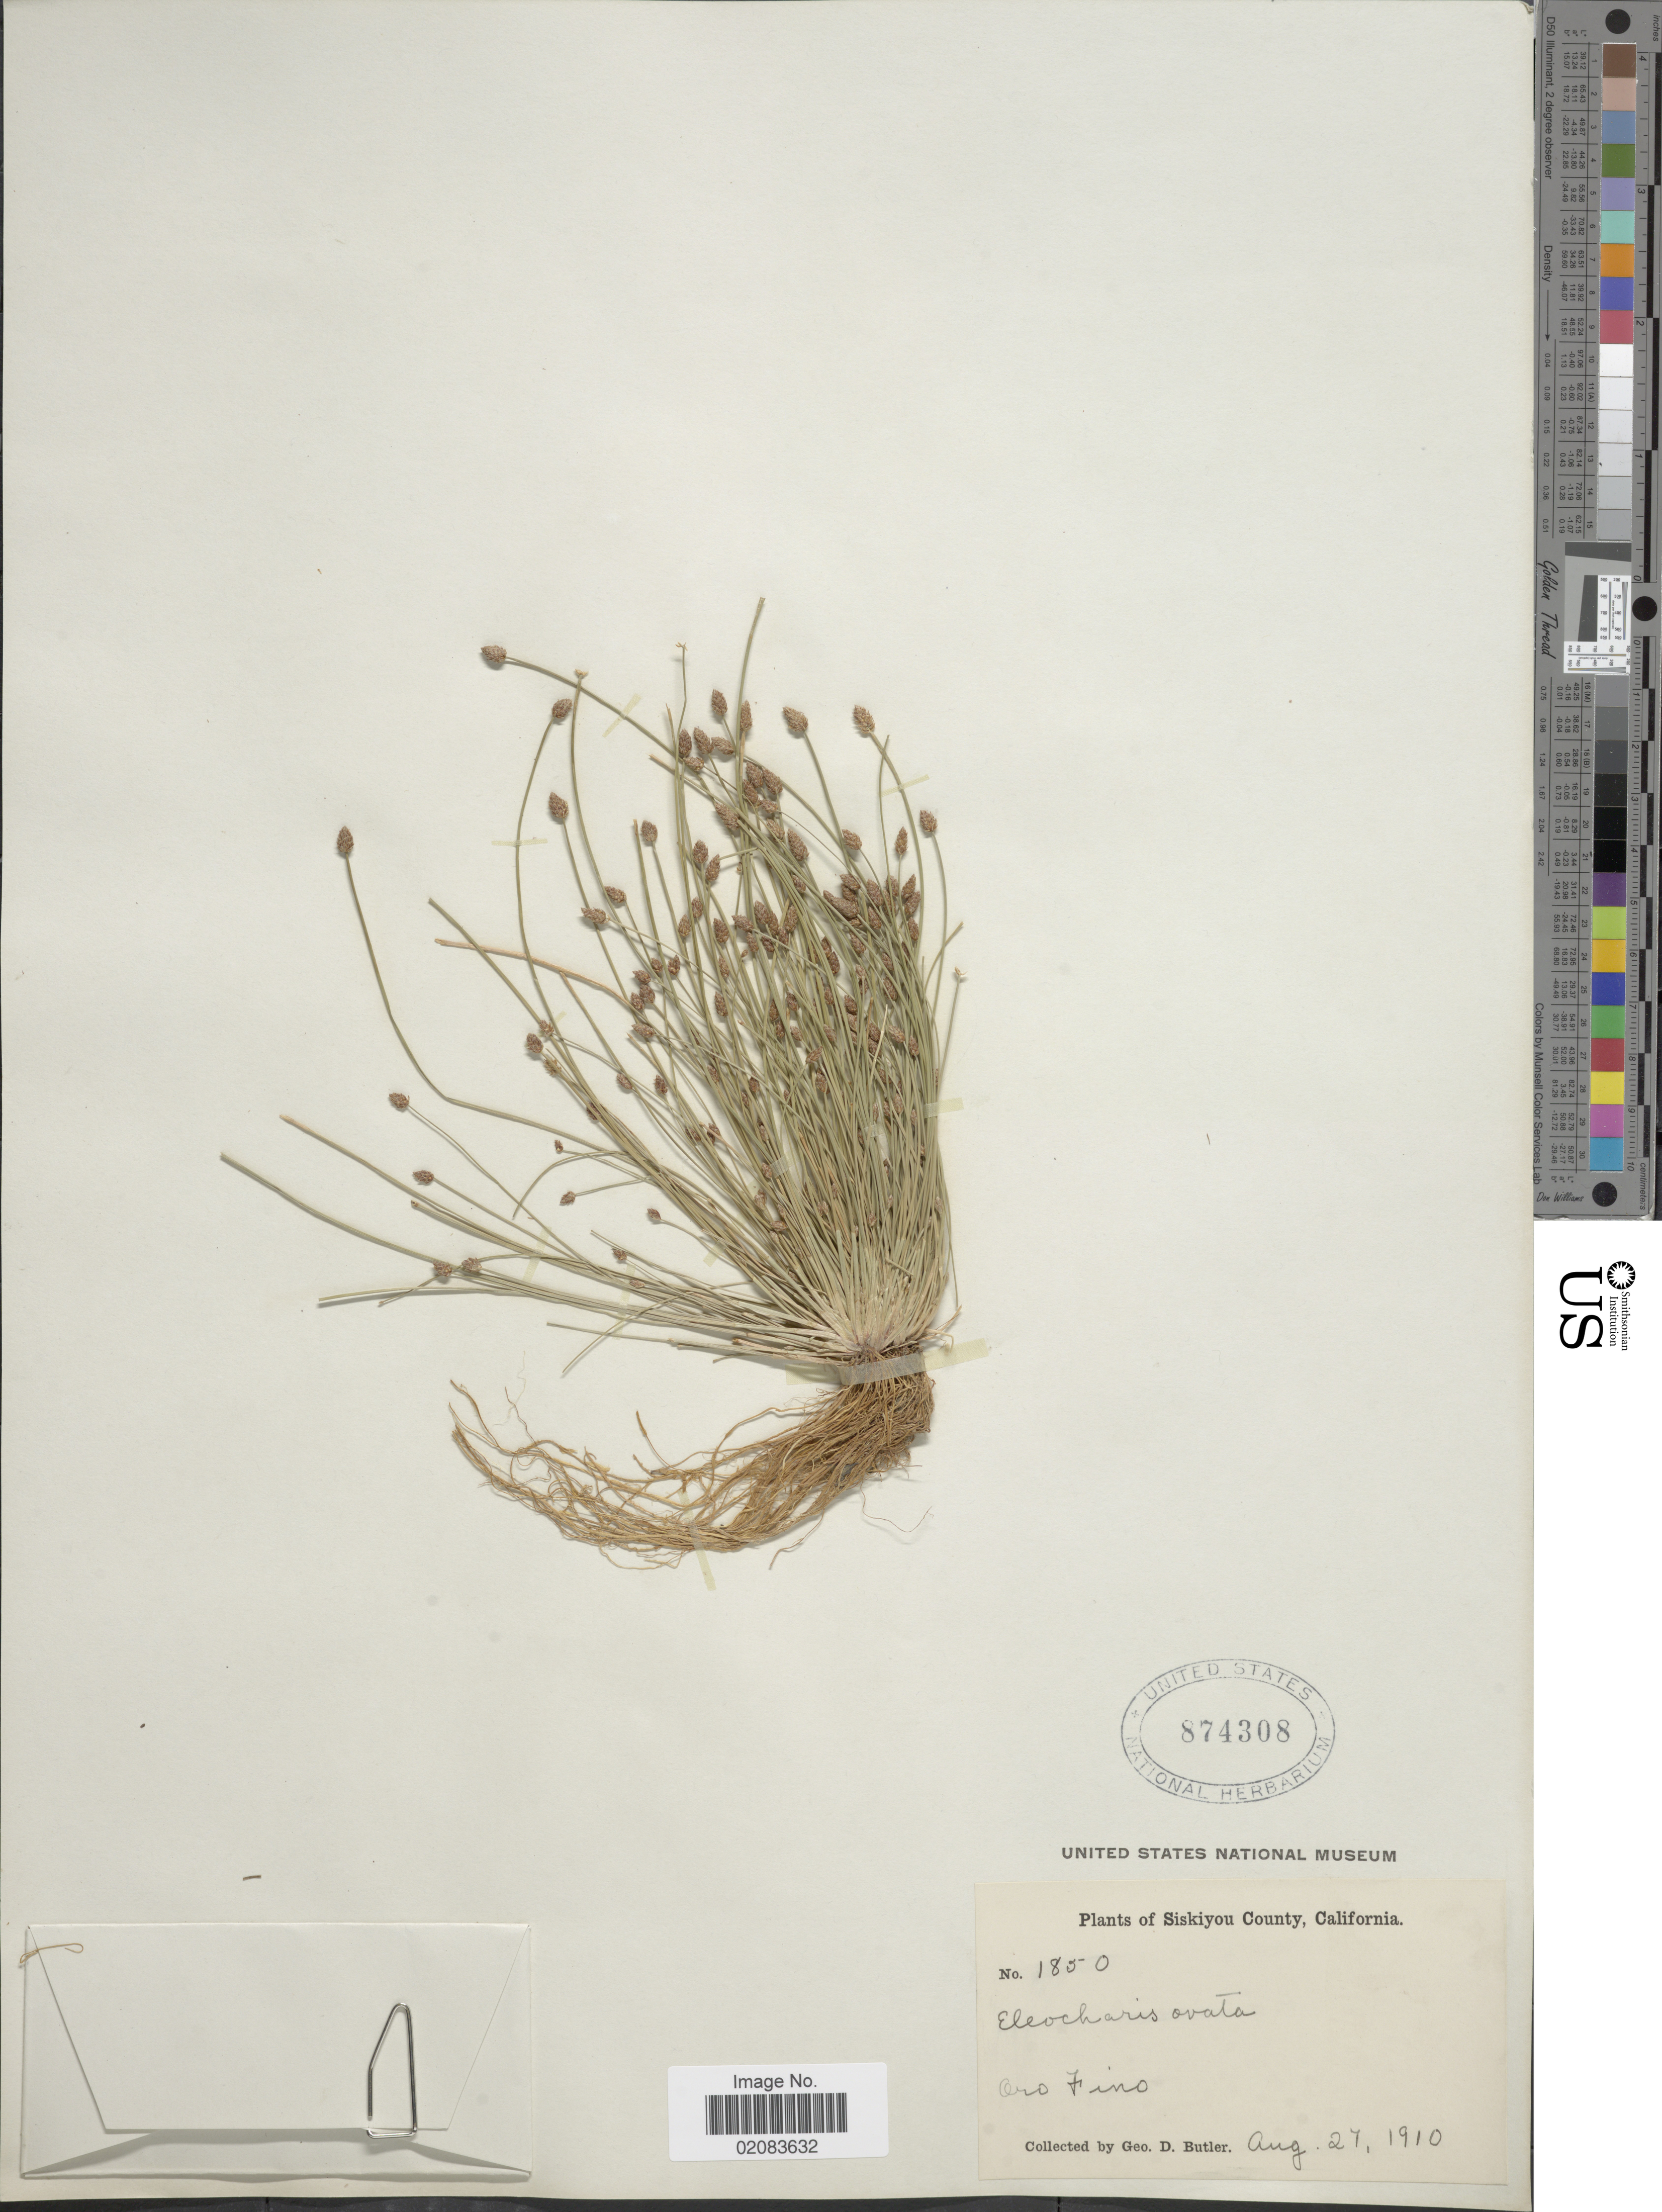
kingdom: Plantae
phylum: Tracheophyta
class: Liliopsida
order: Poales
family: Cyperaceae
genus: Eleocharis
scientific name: Eleocharis obtusa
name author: (Willd.) Schult.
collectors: G. D. Butler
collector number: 1850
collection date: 1910-08-27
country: United States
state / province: California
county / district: Siskiyou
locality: Siskiyou County, Oro Fino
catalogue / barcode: US 874308